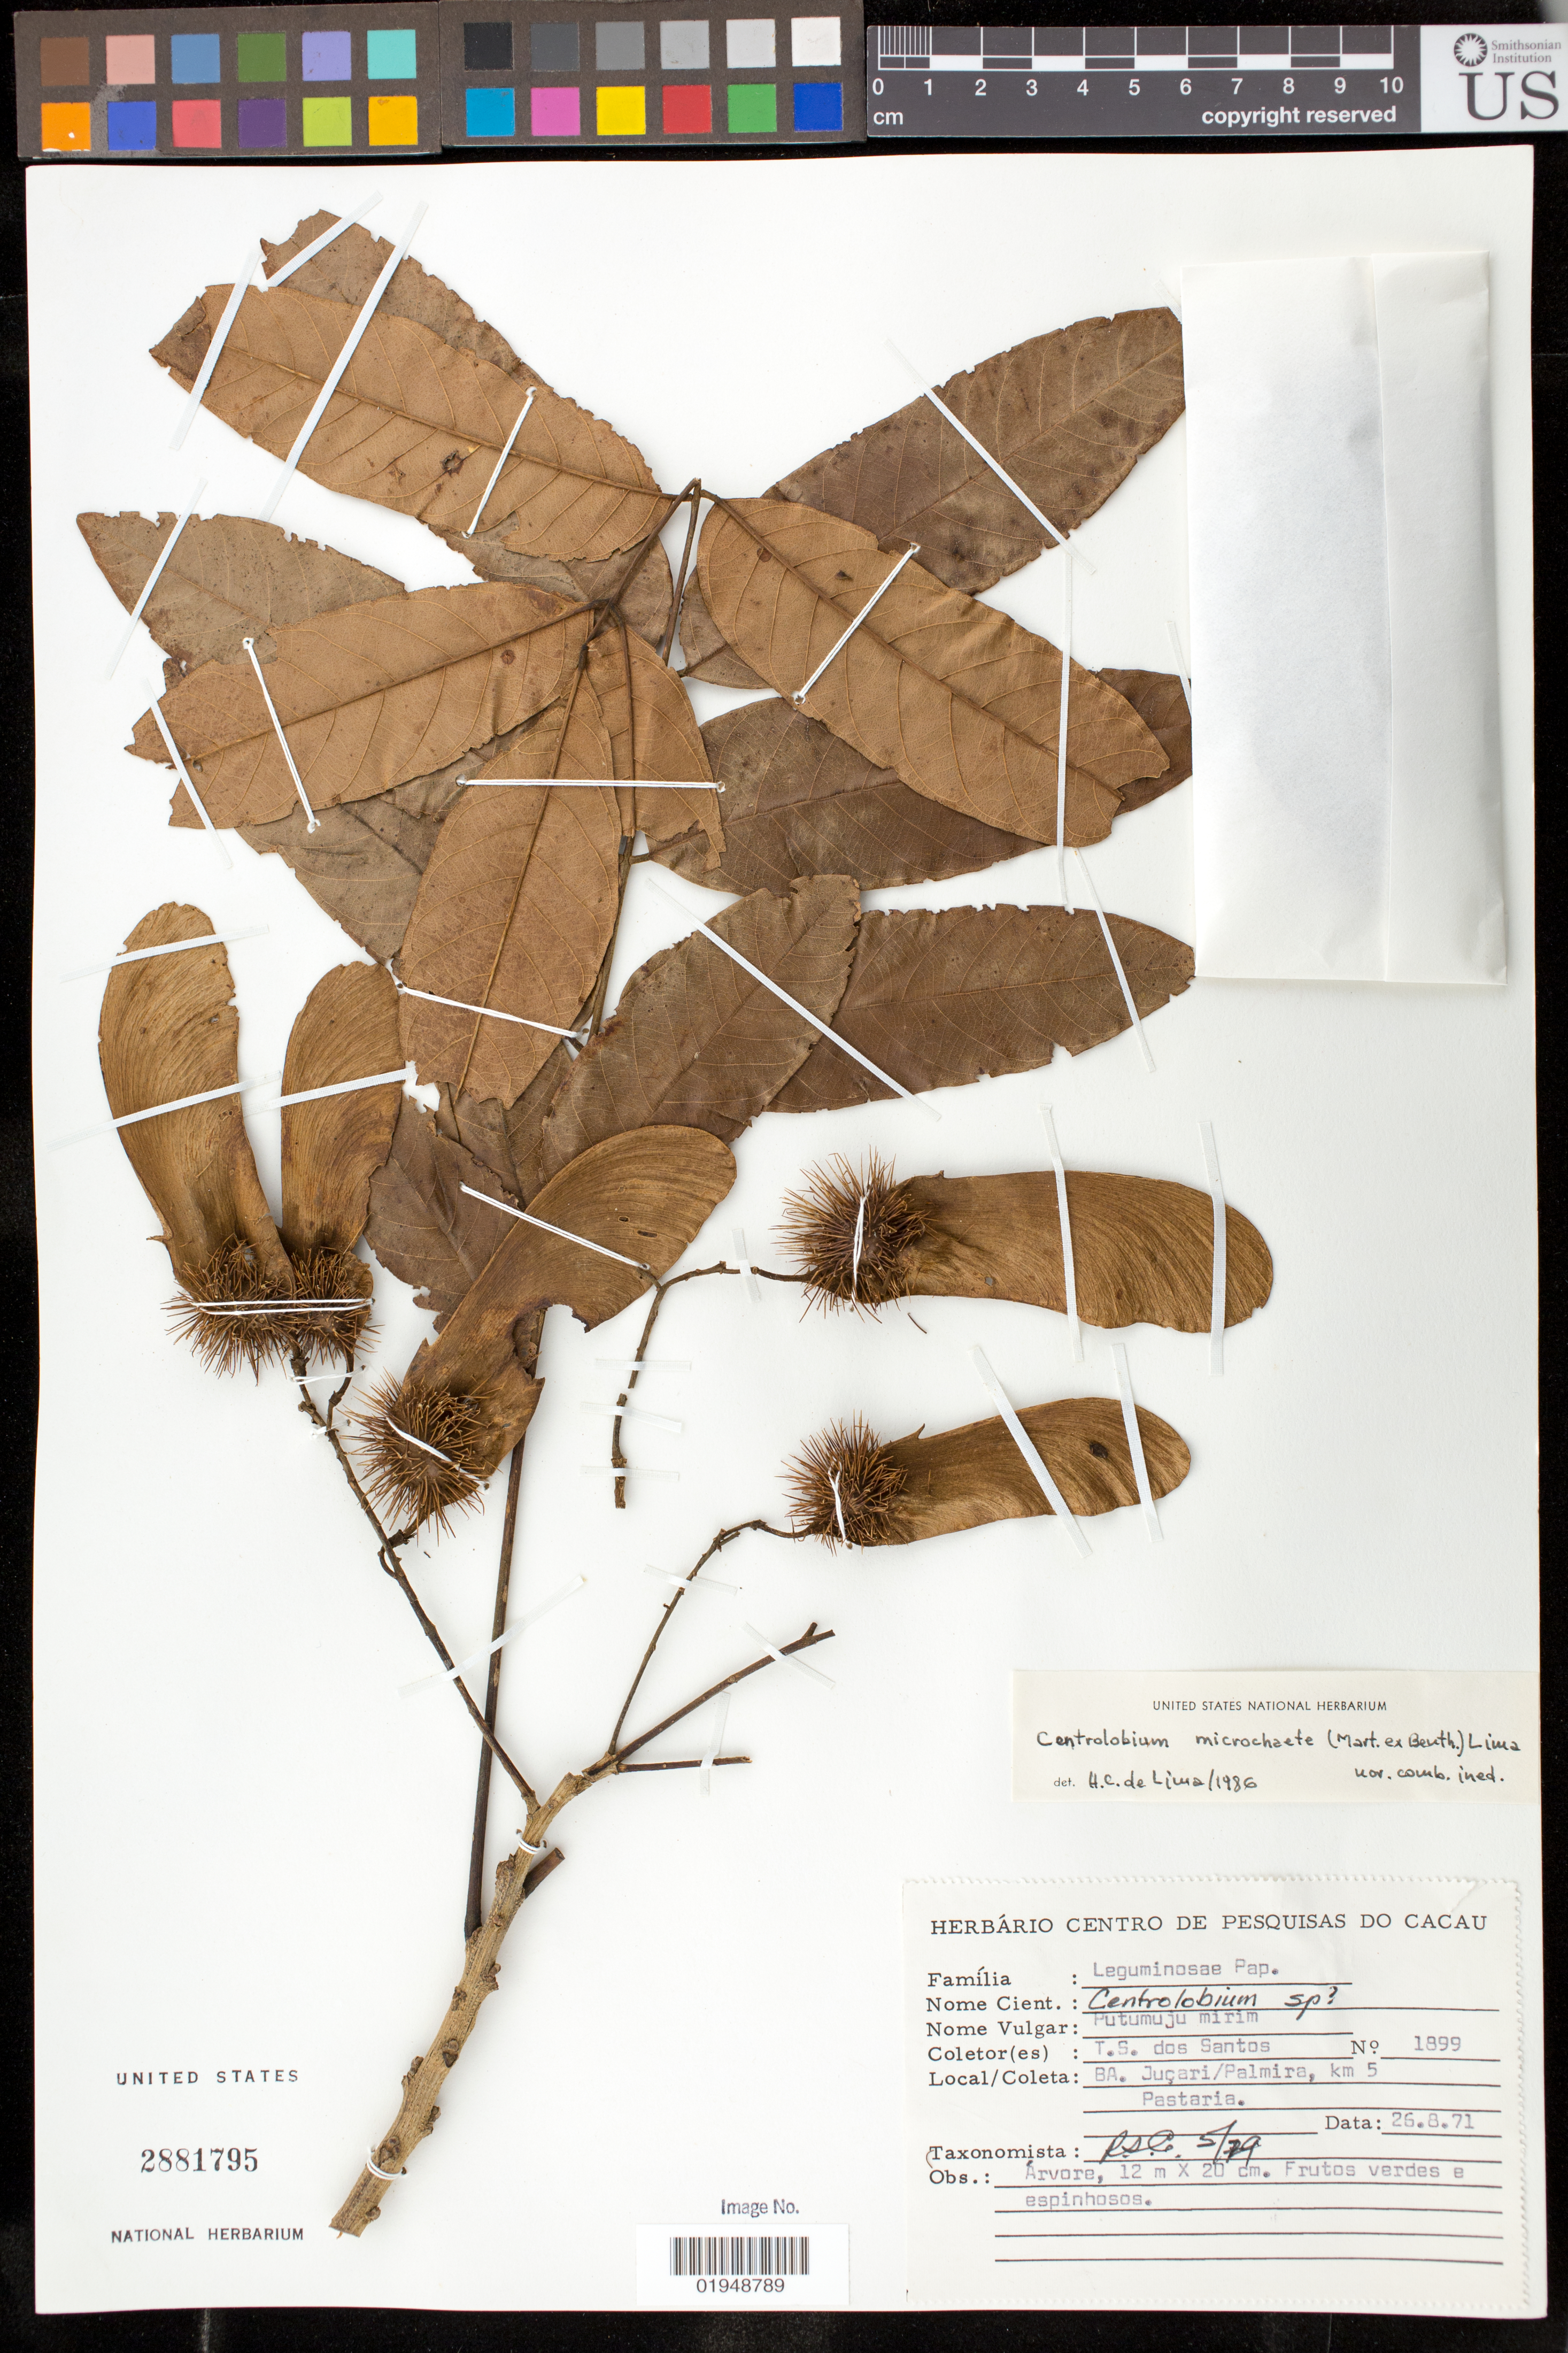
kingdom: Plantae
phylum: Tracheophyta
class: Magnoliopsida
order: Fabales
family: Fabaceae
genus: Centrolobium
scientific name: Centrolobium microchaete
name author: (Benth.) H.C. Lima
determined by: Lima, H. C. de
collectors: T. S. Santos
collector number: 1899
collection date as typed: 26.8.71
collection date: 1971-08-26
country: Brazil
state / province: Bahia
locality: Juçari/Palmira, km 5 Pastaria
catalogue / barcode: US 2881795